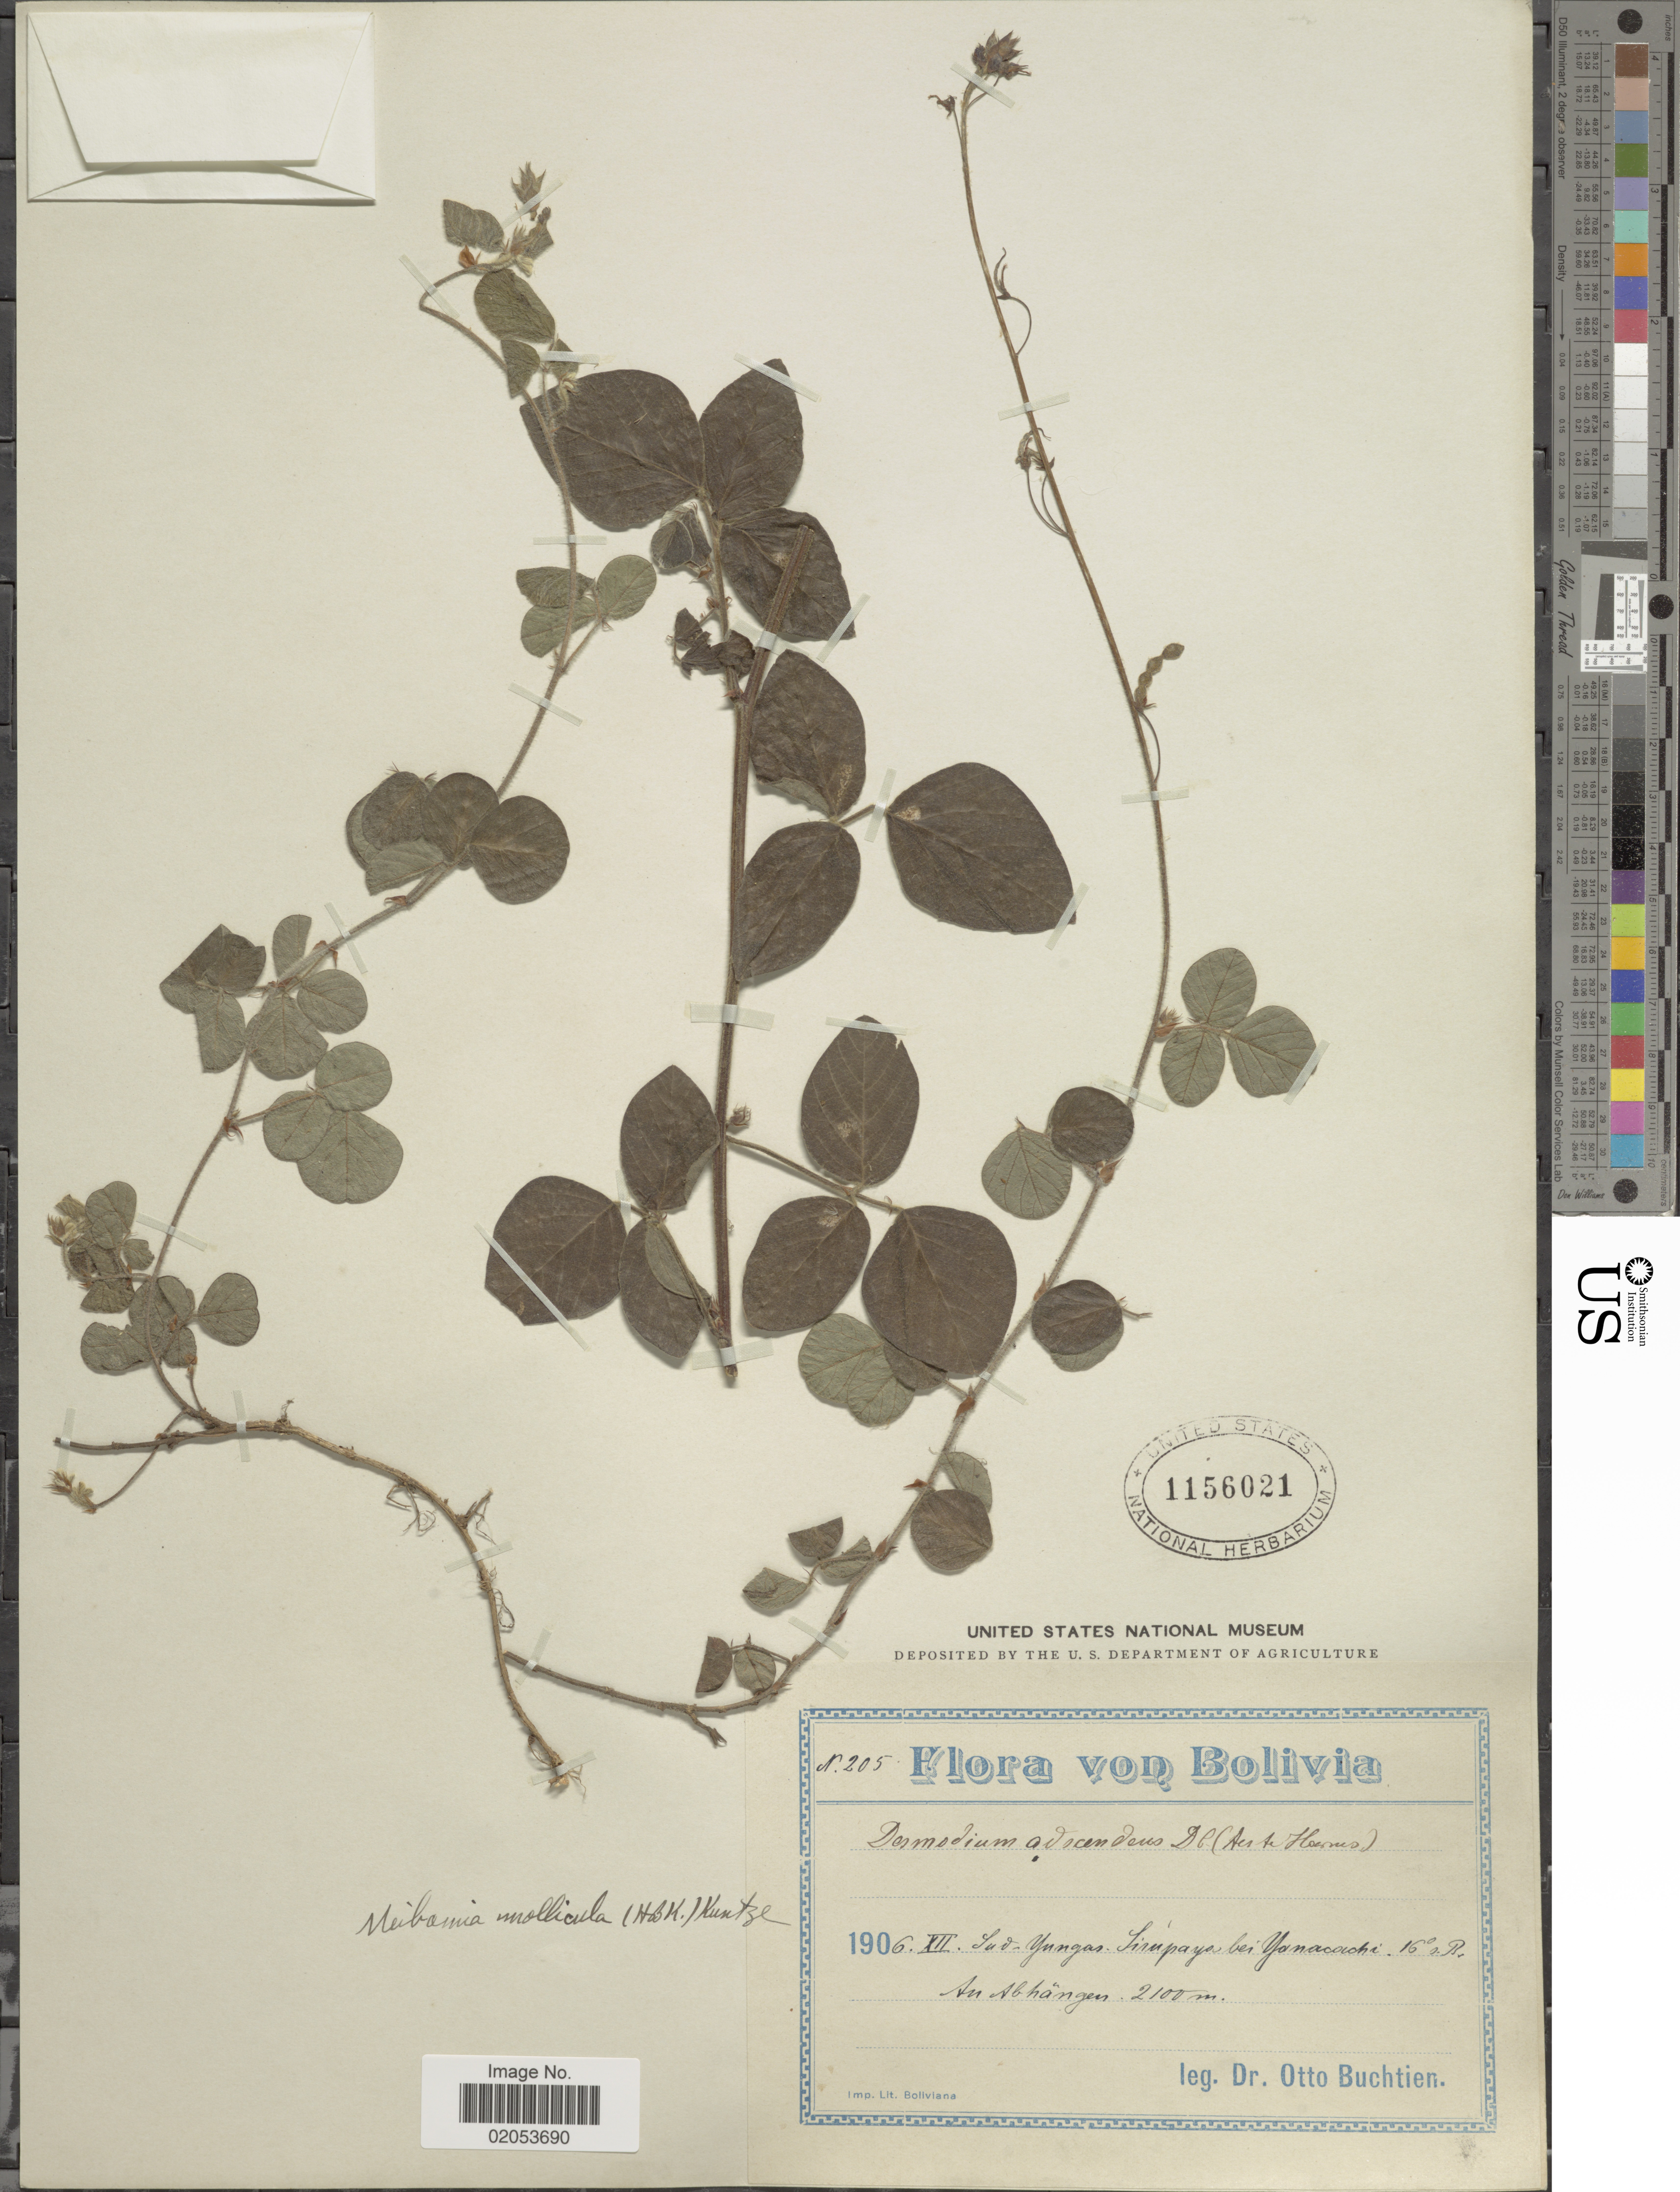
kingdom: Plantae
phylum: Tracheophyta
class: Magnoliopsida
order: Fabales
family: Fabaceae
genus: Desmodium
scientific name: Desmodium molliculum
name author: (Kunth) DC.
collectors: O. Buchtien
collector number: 205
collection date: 1906-12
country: Bolivia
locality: Sud-Yungas Sirapaya bei Yanacachi, 16° n.Br.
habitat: Am Abhängen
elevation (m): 2100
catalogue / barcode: US 1156021